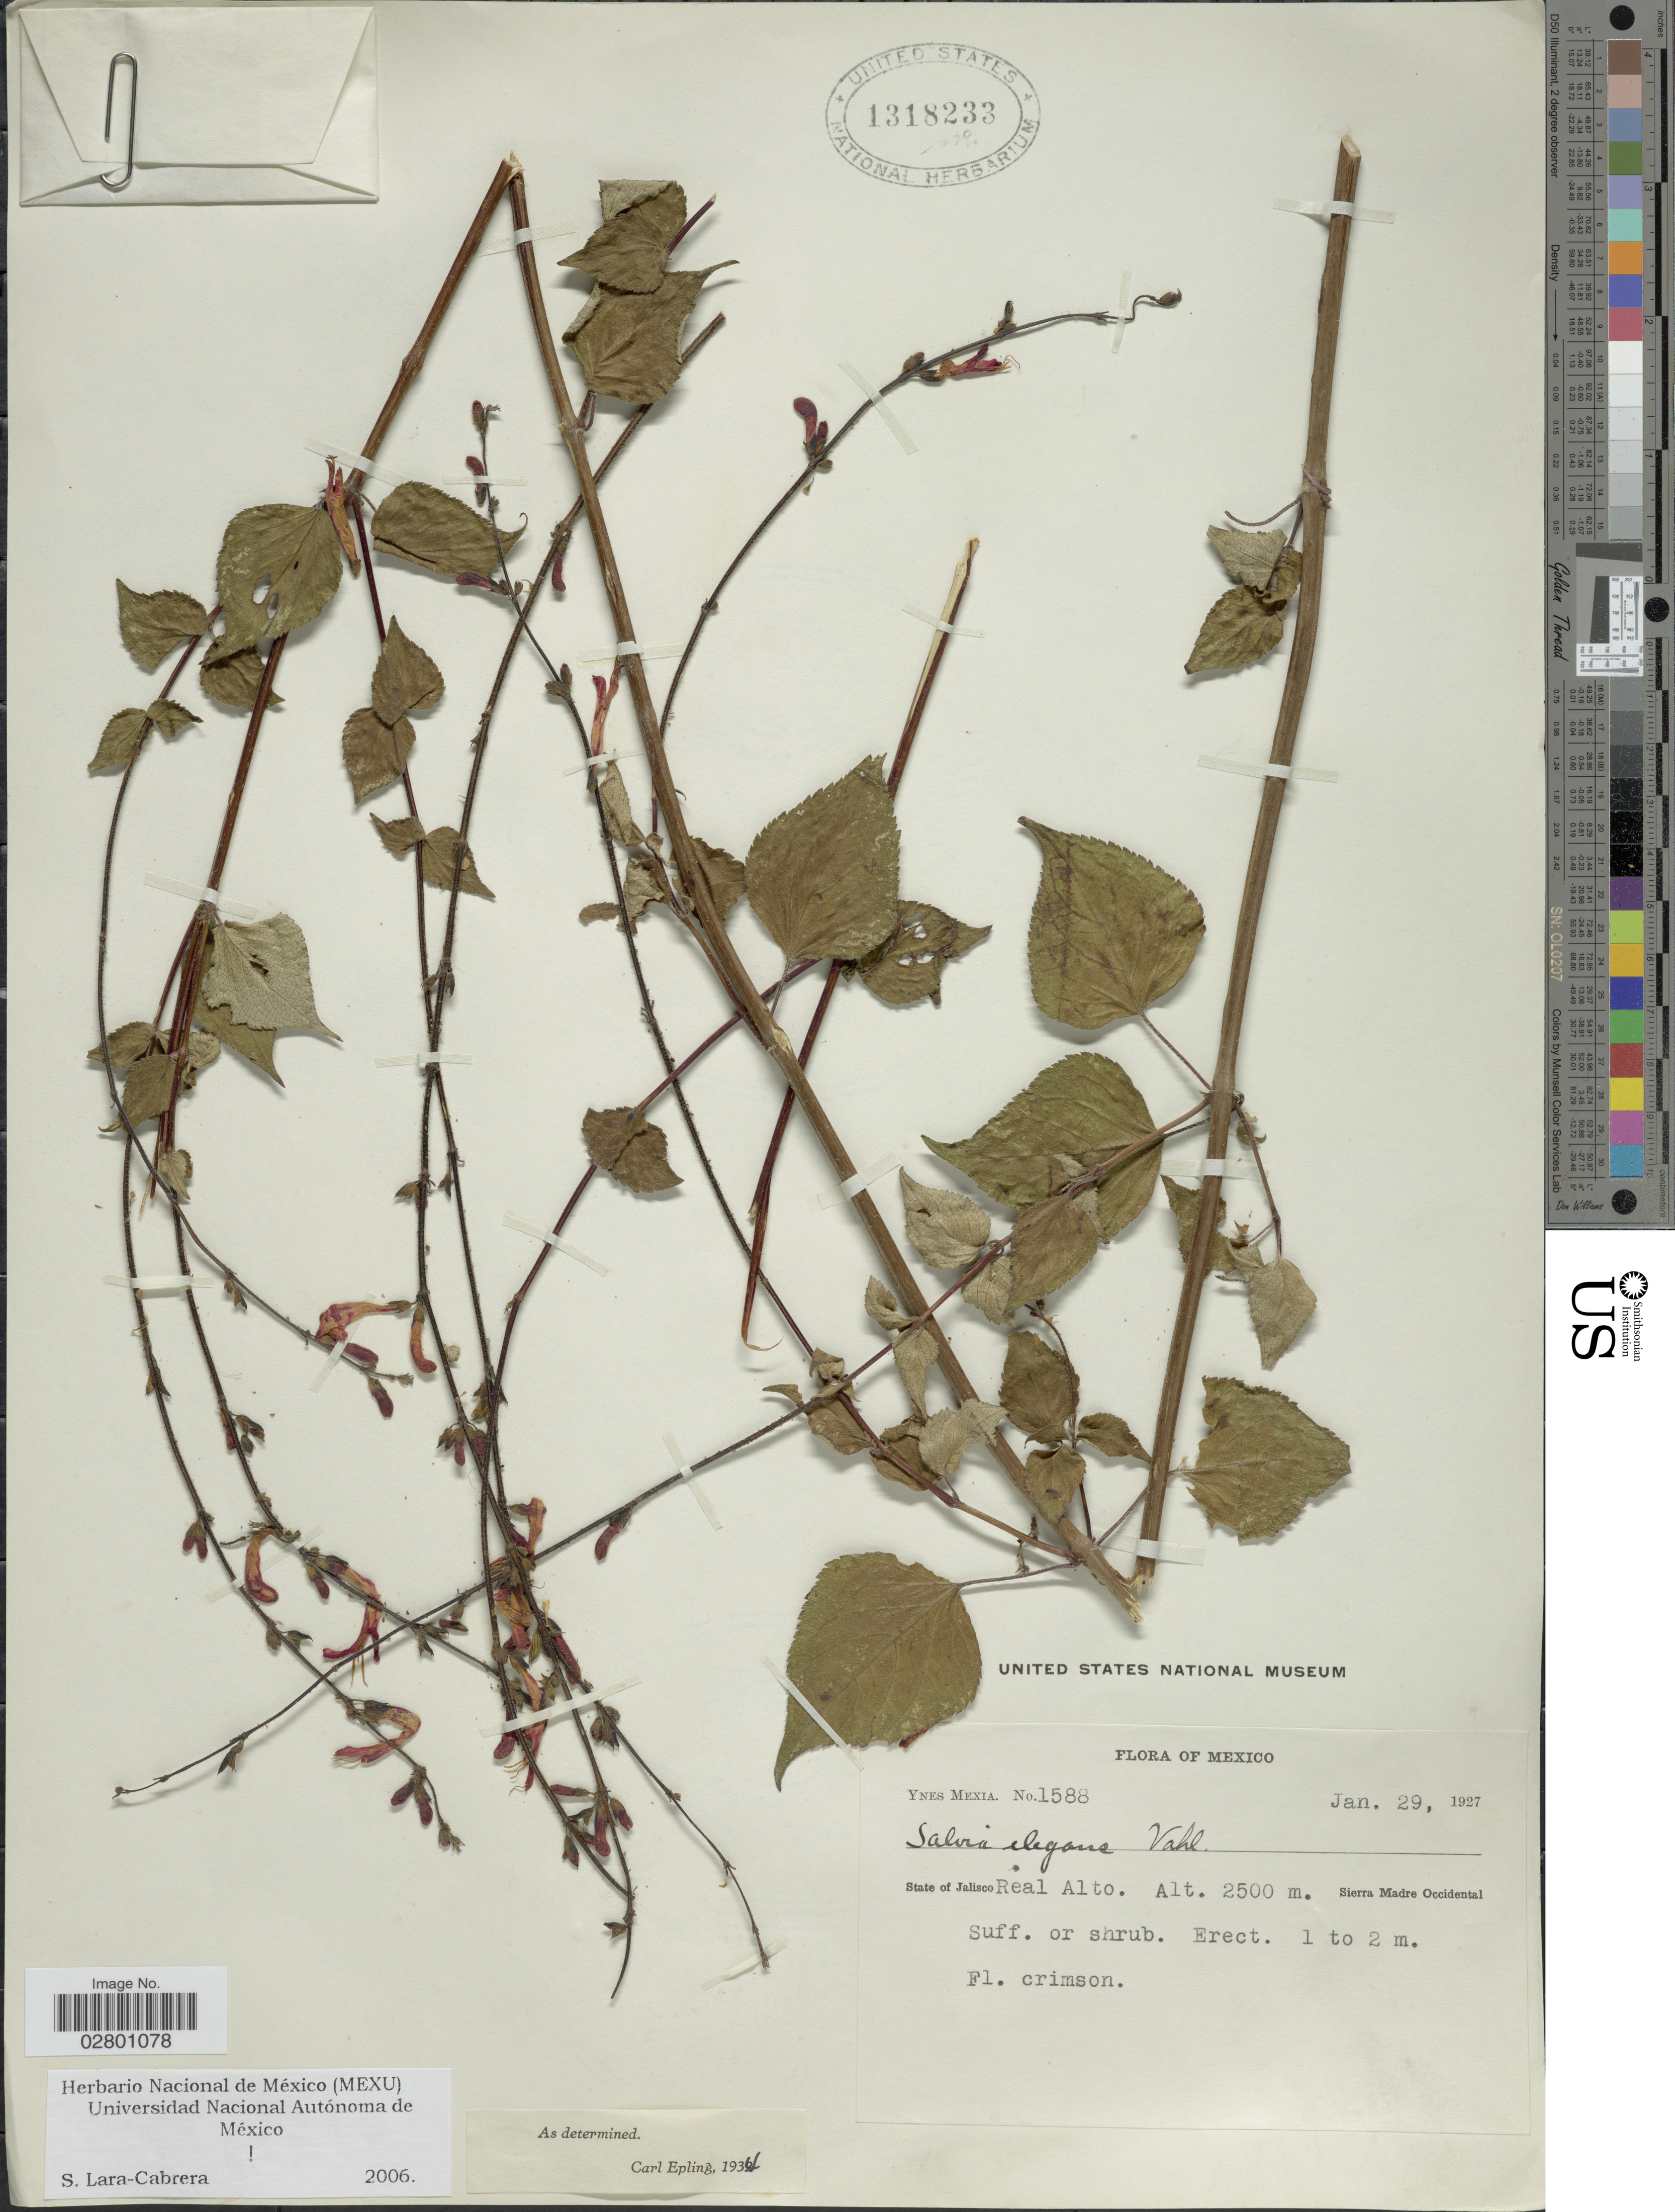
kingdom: Plantae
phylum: Tracheophyta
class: Magnoliopsida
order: Lamiales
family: Lamiaceae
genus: Salvia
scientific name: Salvia elegans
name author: Vahl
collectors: Y. Mexia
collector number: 1588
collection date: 1927-01-29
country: Mexico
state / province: Jalisco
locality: Real Alto. Sierra Madre Occidental.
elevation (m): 2500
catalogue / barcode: US 1318233